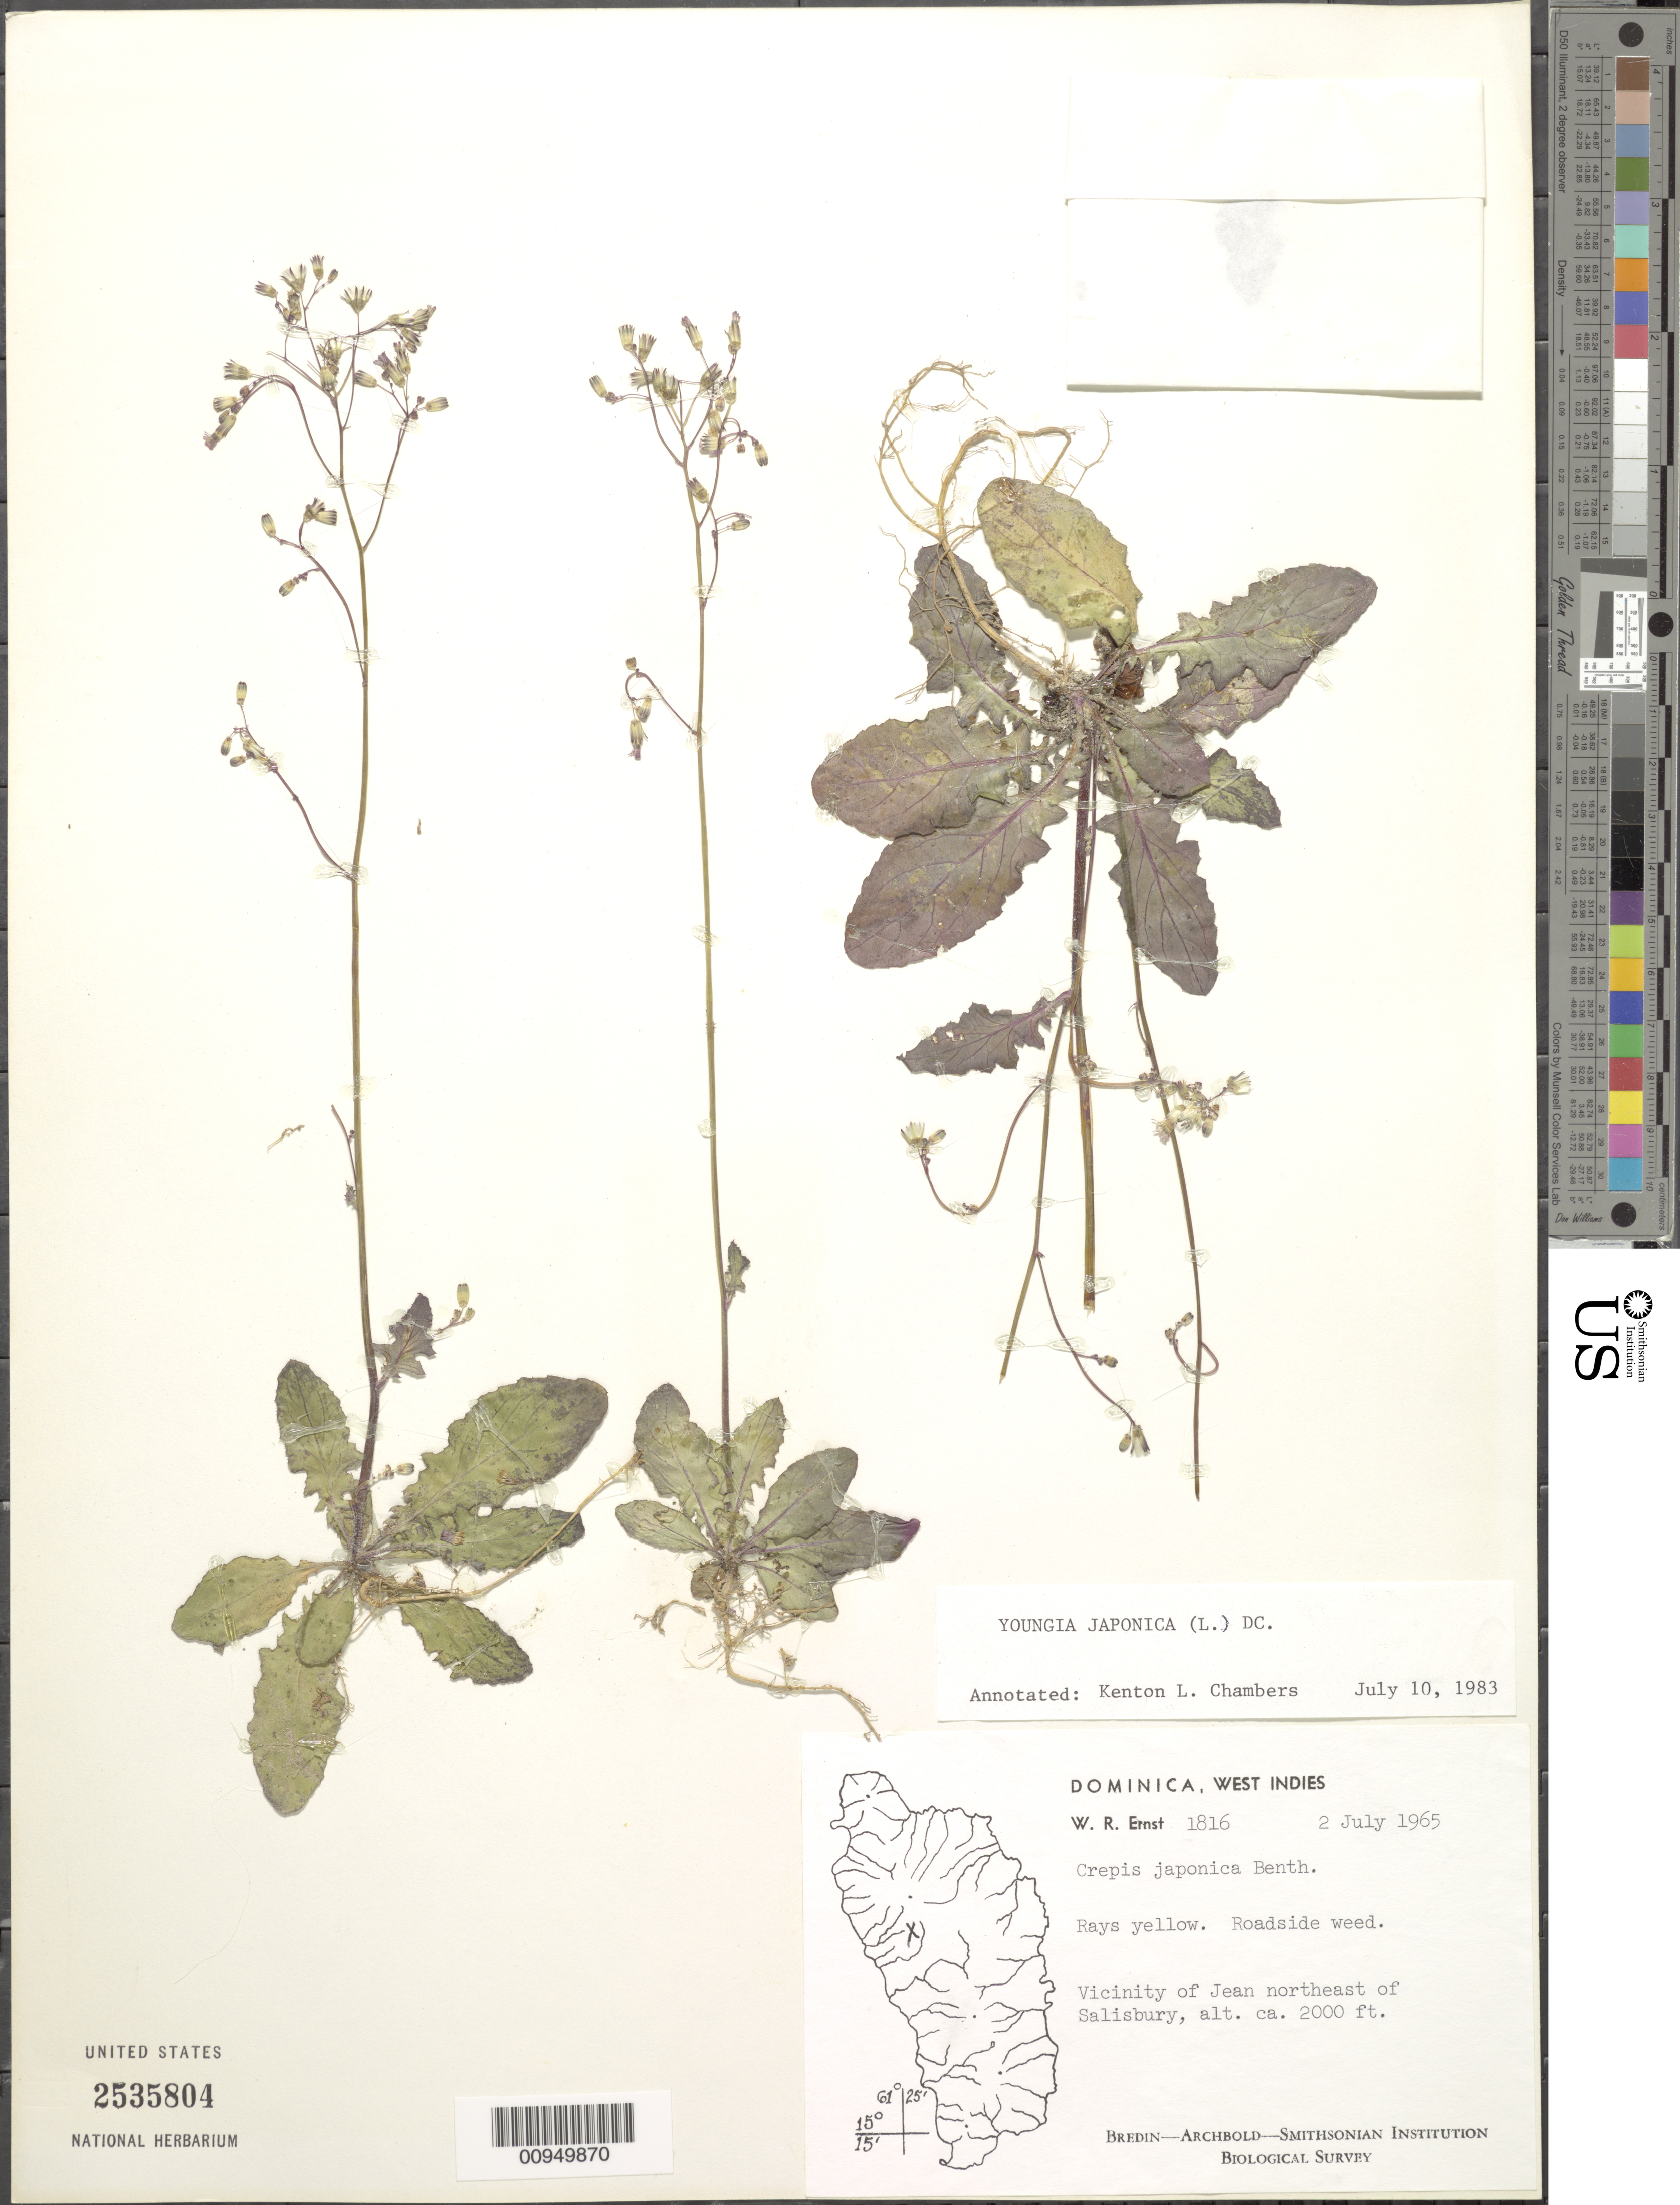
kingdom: Plantae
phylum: Tracheophyta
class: Magnoliopsida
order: Asterales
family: Asteraceae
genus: Youngia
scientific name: Youngia japonica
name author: (L.) DC.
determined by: Chambers, K. L.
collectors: W. R. Ernst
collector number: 1816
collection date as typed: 02 Jul 1965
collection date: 1965-07-02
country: Dominica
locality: Vicinity of Jean, NE of Salisbury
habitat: Roadside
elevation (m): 610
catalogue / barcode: US 2535804